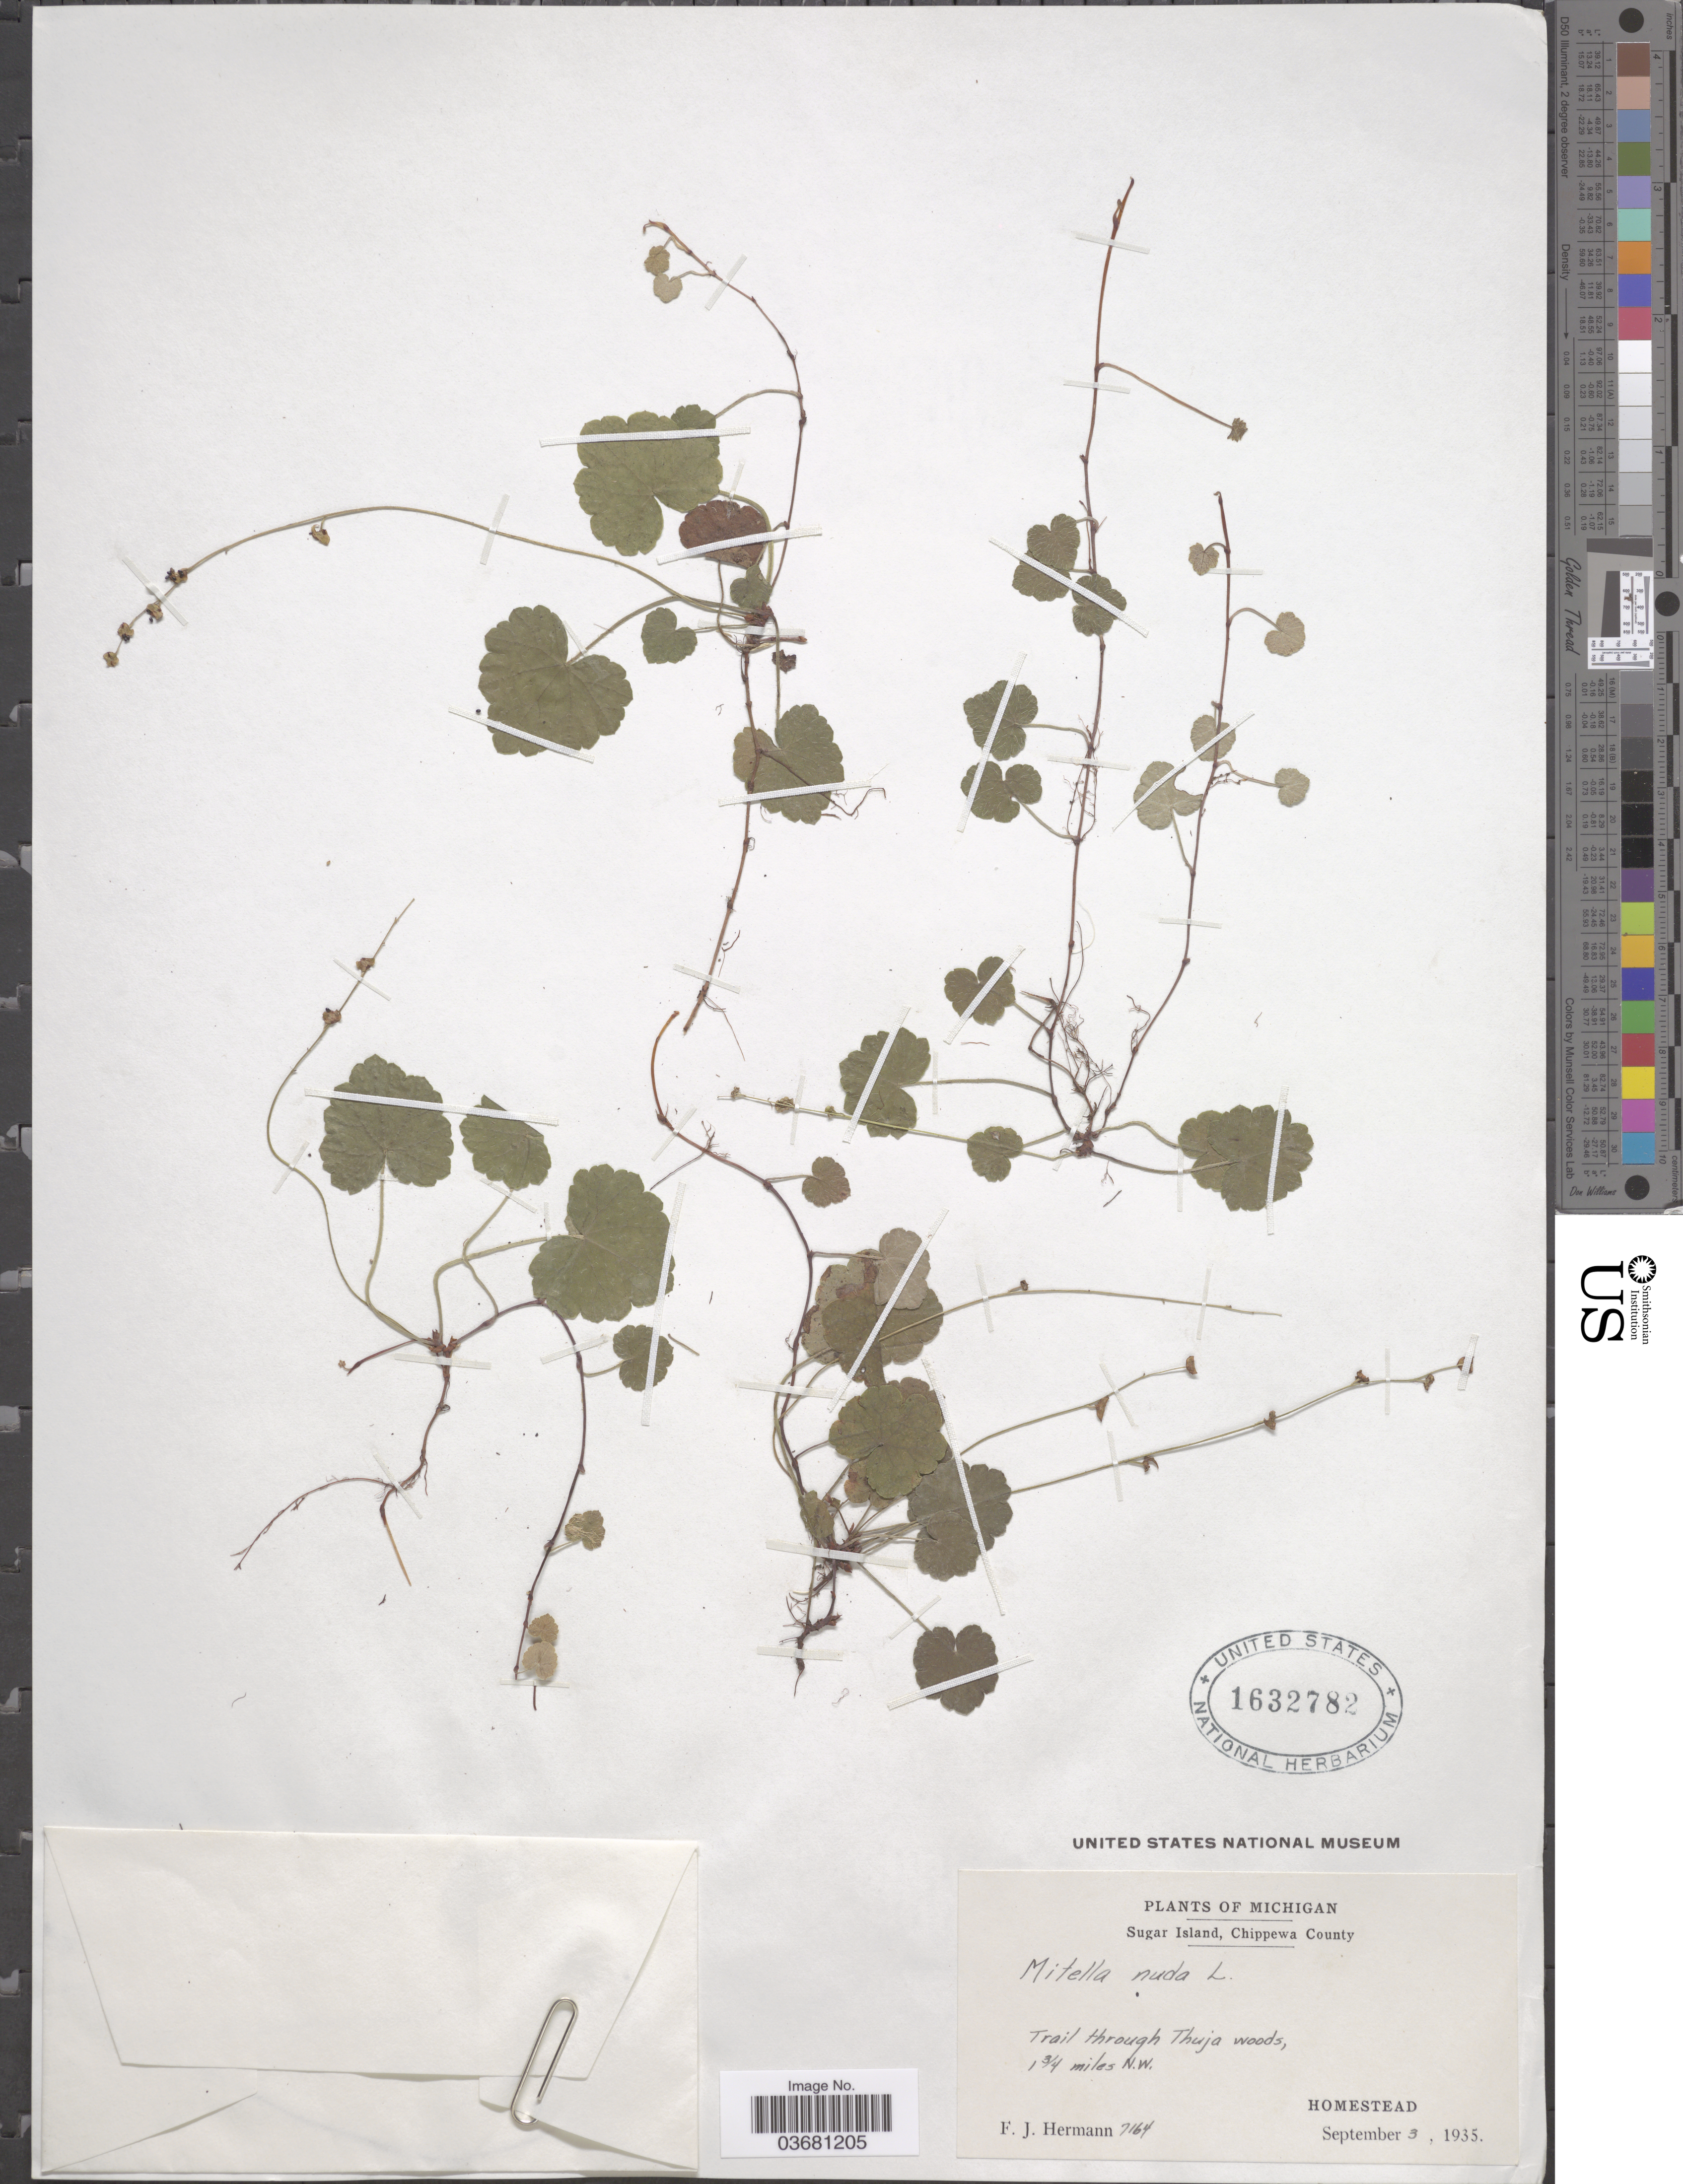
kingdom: Plantae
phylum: Tracheophyta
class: Magnoliopsida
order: Saxifragales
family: Saxifragaceae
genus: Mitella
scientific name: Mitella nuda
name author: L.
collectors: F. J. Hermann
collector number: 7164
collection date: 1935-09-03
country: United States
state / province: Michigan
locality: Sugar Island, Chippewa County. Trail through Thuja woods, 1¾ miles N.W. Homestead.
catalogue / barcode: US 1632782